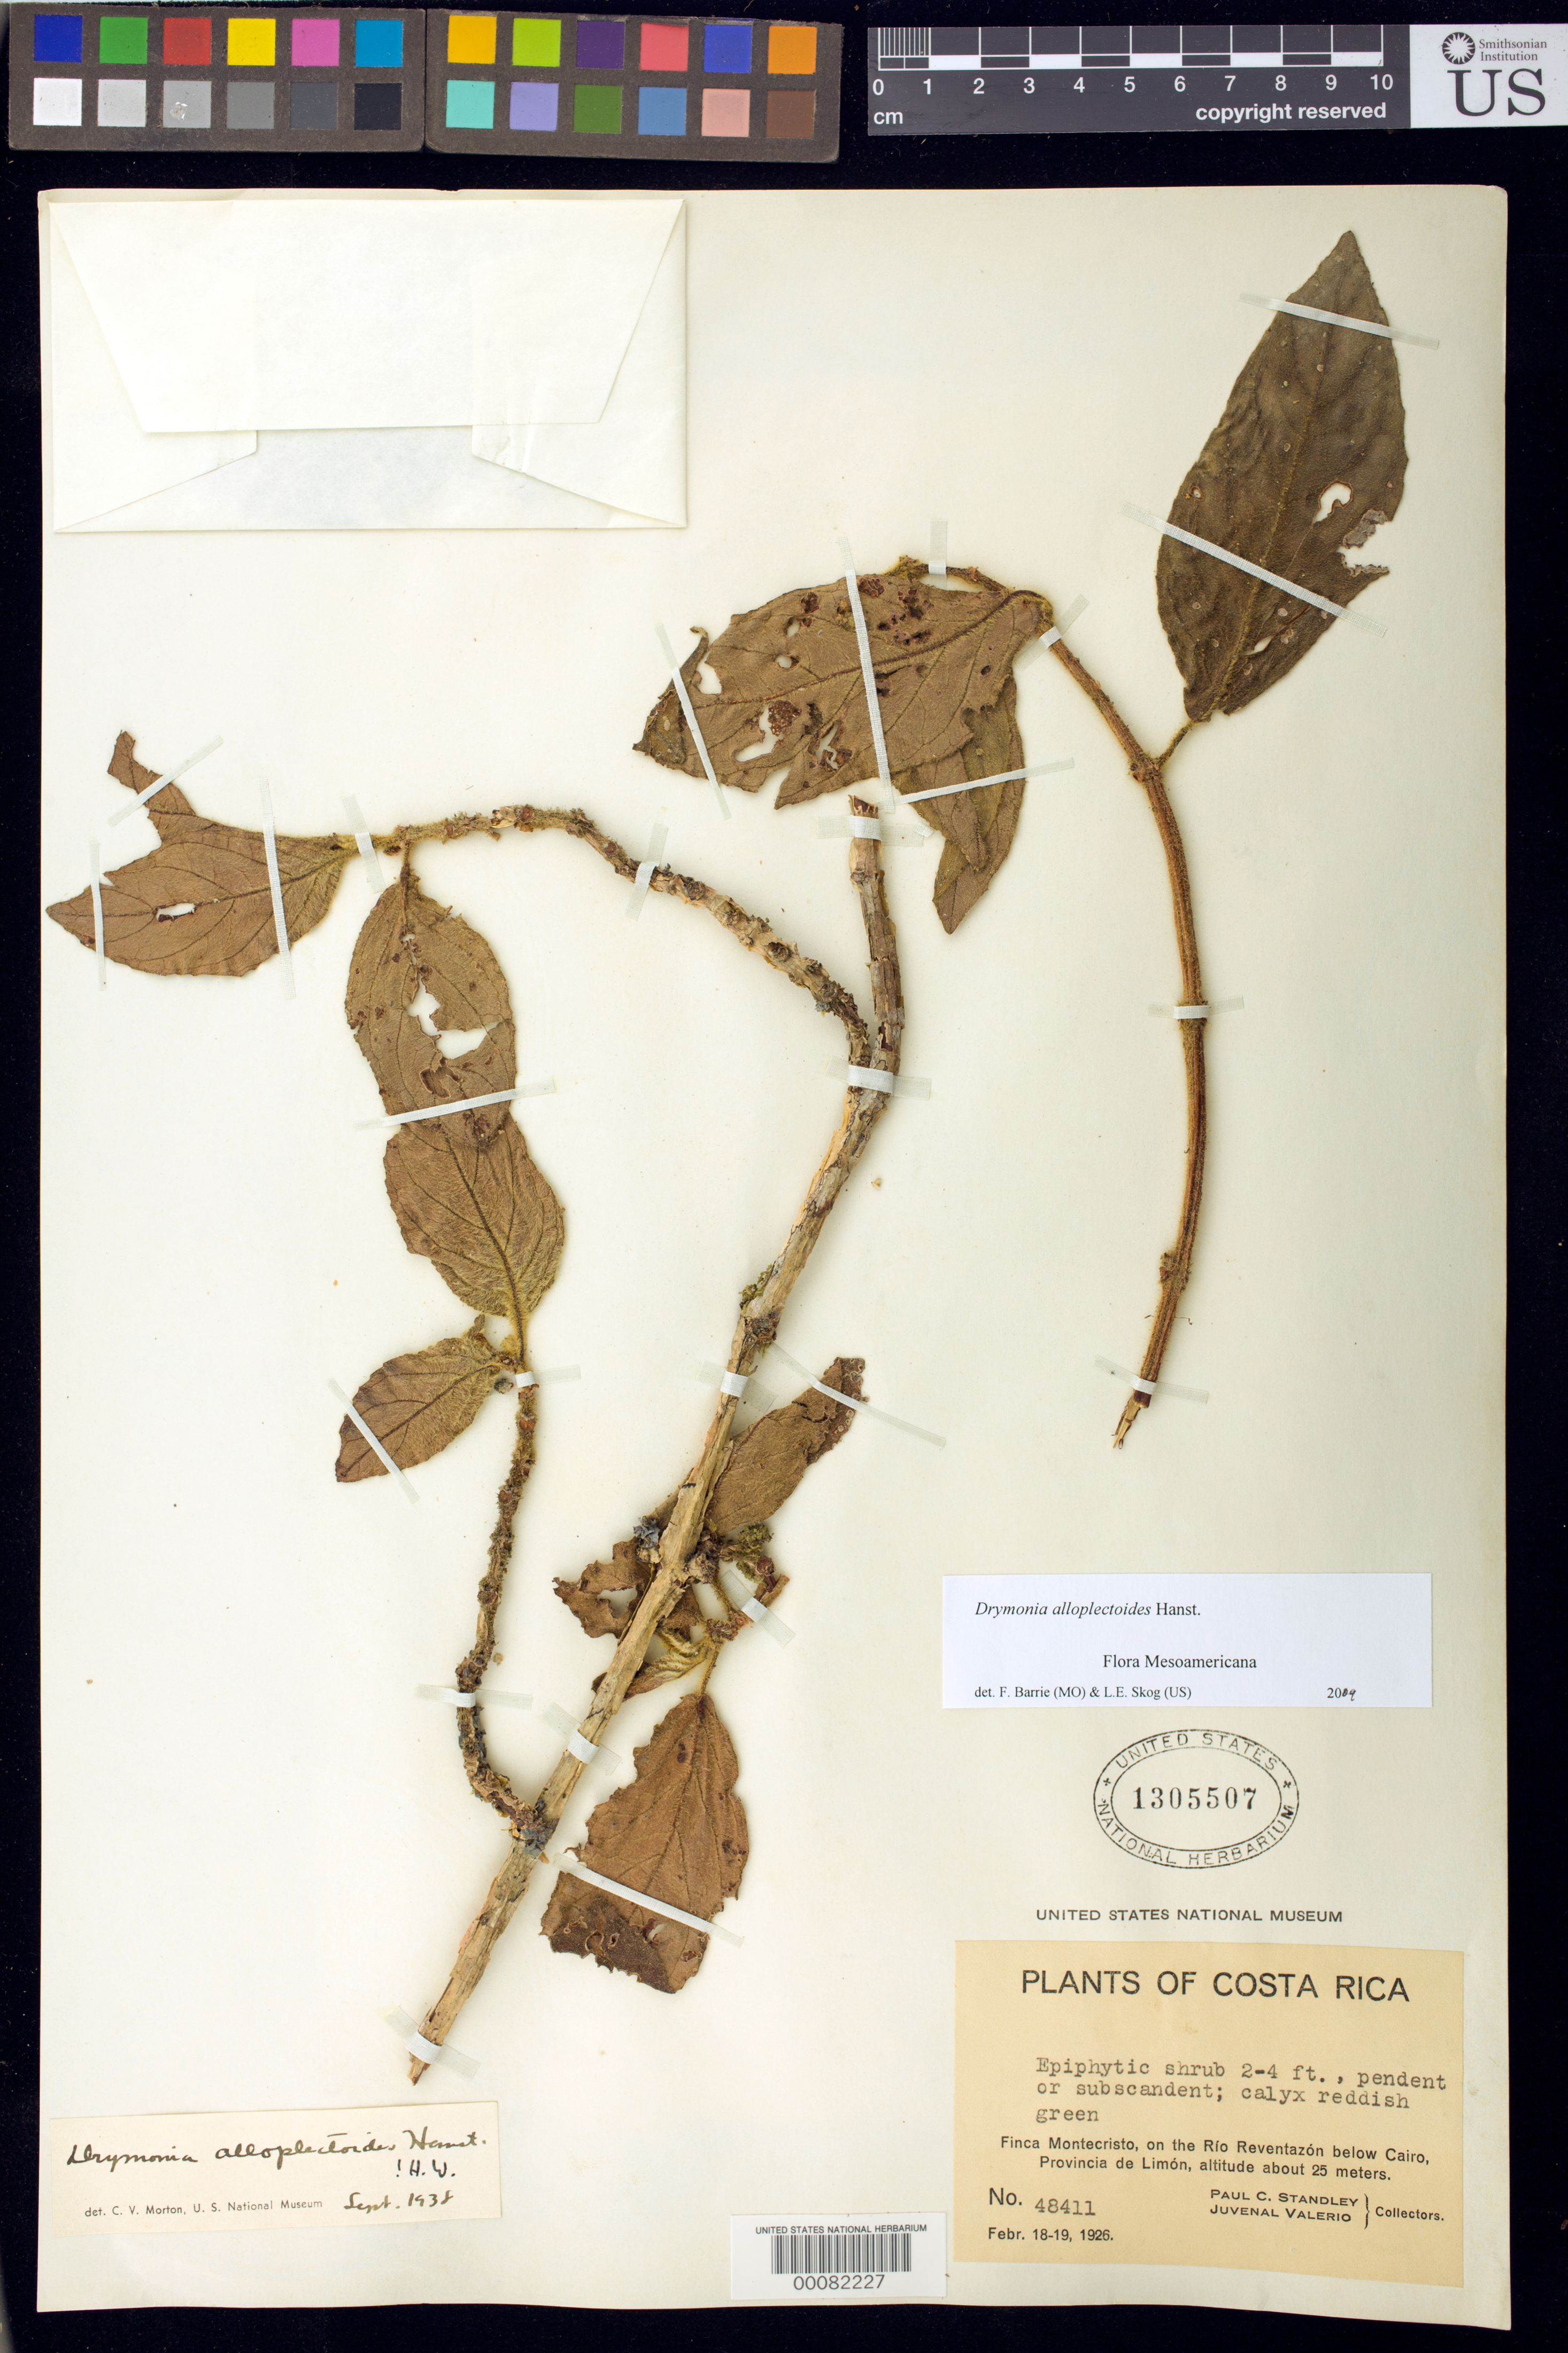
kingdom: Plantae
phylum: Tracheophyta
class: Magnoliopsida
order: Lamiales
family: Gesneriaceae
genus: Drymonia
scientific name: Drymonia alloplectoides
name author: Hanst.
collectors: P. C. Standley & J. Valerio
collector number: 48411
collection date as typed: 18-19 Feb 1926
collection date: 1926-02-18/1926-02-19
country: Costa Rica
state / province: Limón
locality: Finca Montecristo, on the Rio Reventazon below Cairo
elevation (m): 25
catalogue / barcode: US 1305507